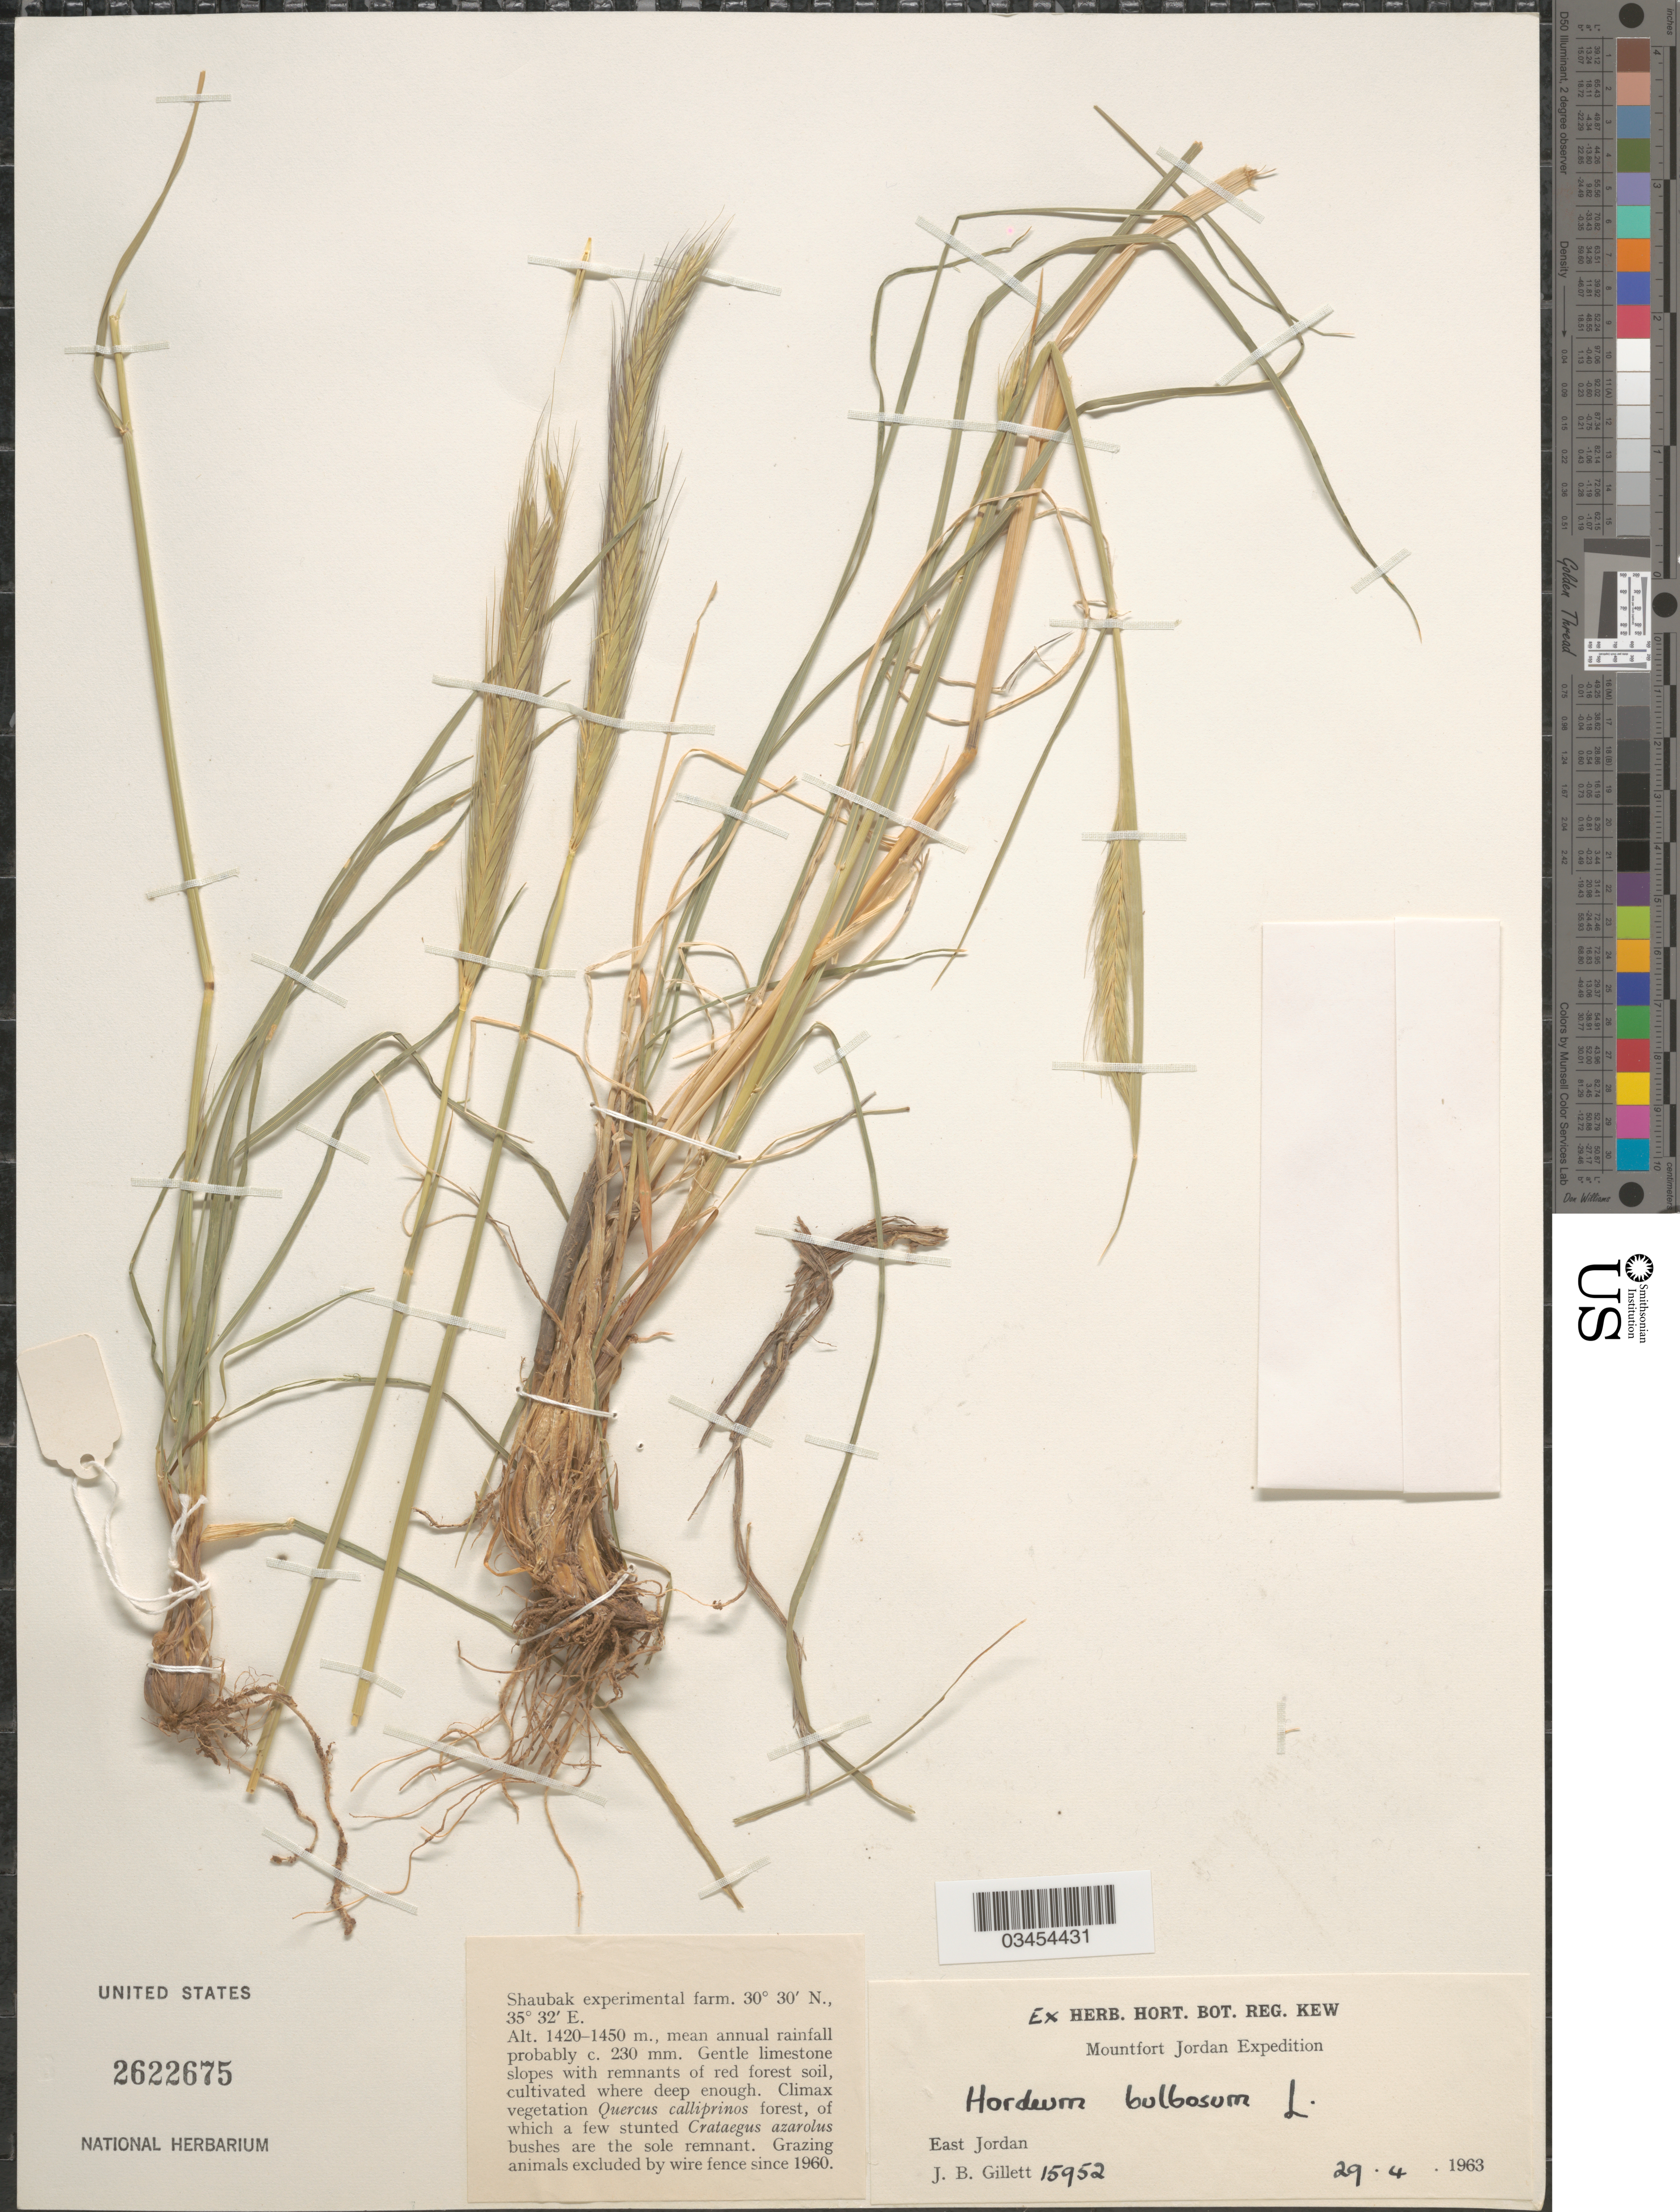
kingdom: Plantae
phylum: Tracheophyta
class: Liliopsida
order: Poales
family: Poaceae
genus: Hordeum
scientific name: Hordeum bulbosum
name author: L.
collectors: J. B. Gillett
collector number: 15952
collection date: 1963-04-29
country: Jordan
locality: Shaubak experimental farm. Mountfort Jordan Expedition. East Jordan.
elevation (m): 1420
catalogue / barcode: US 2622675